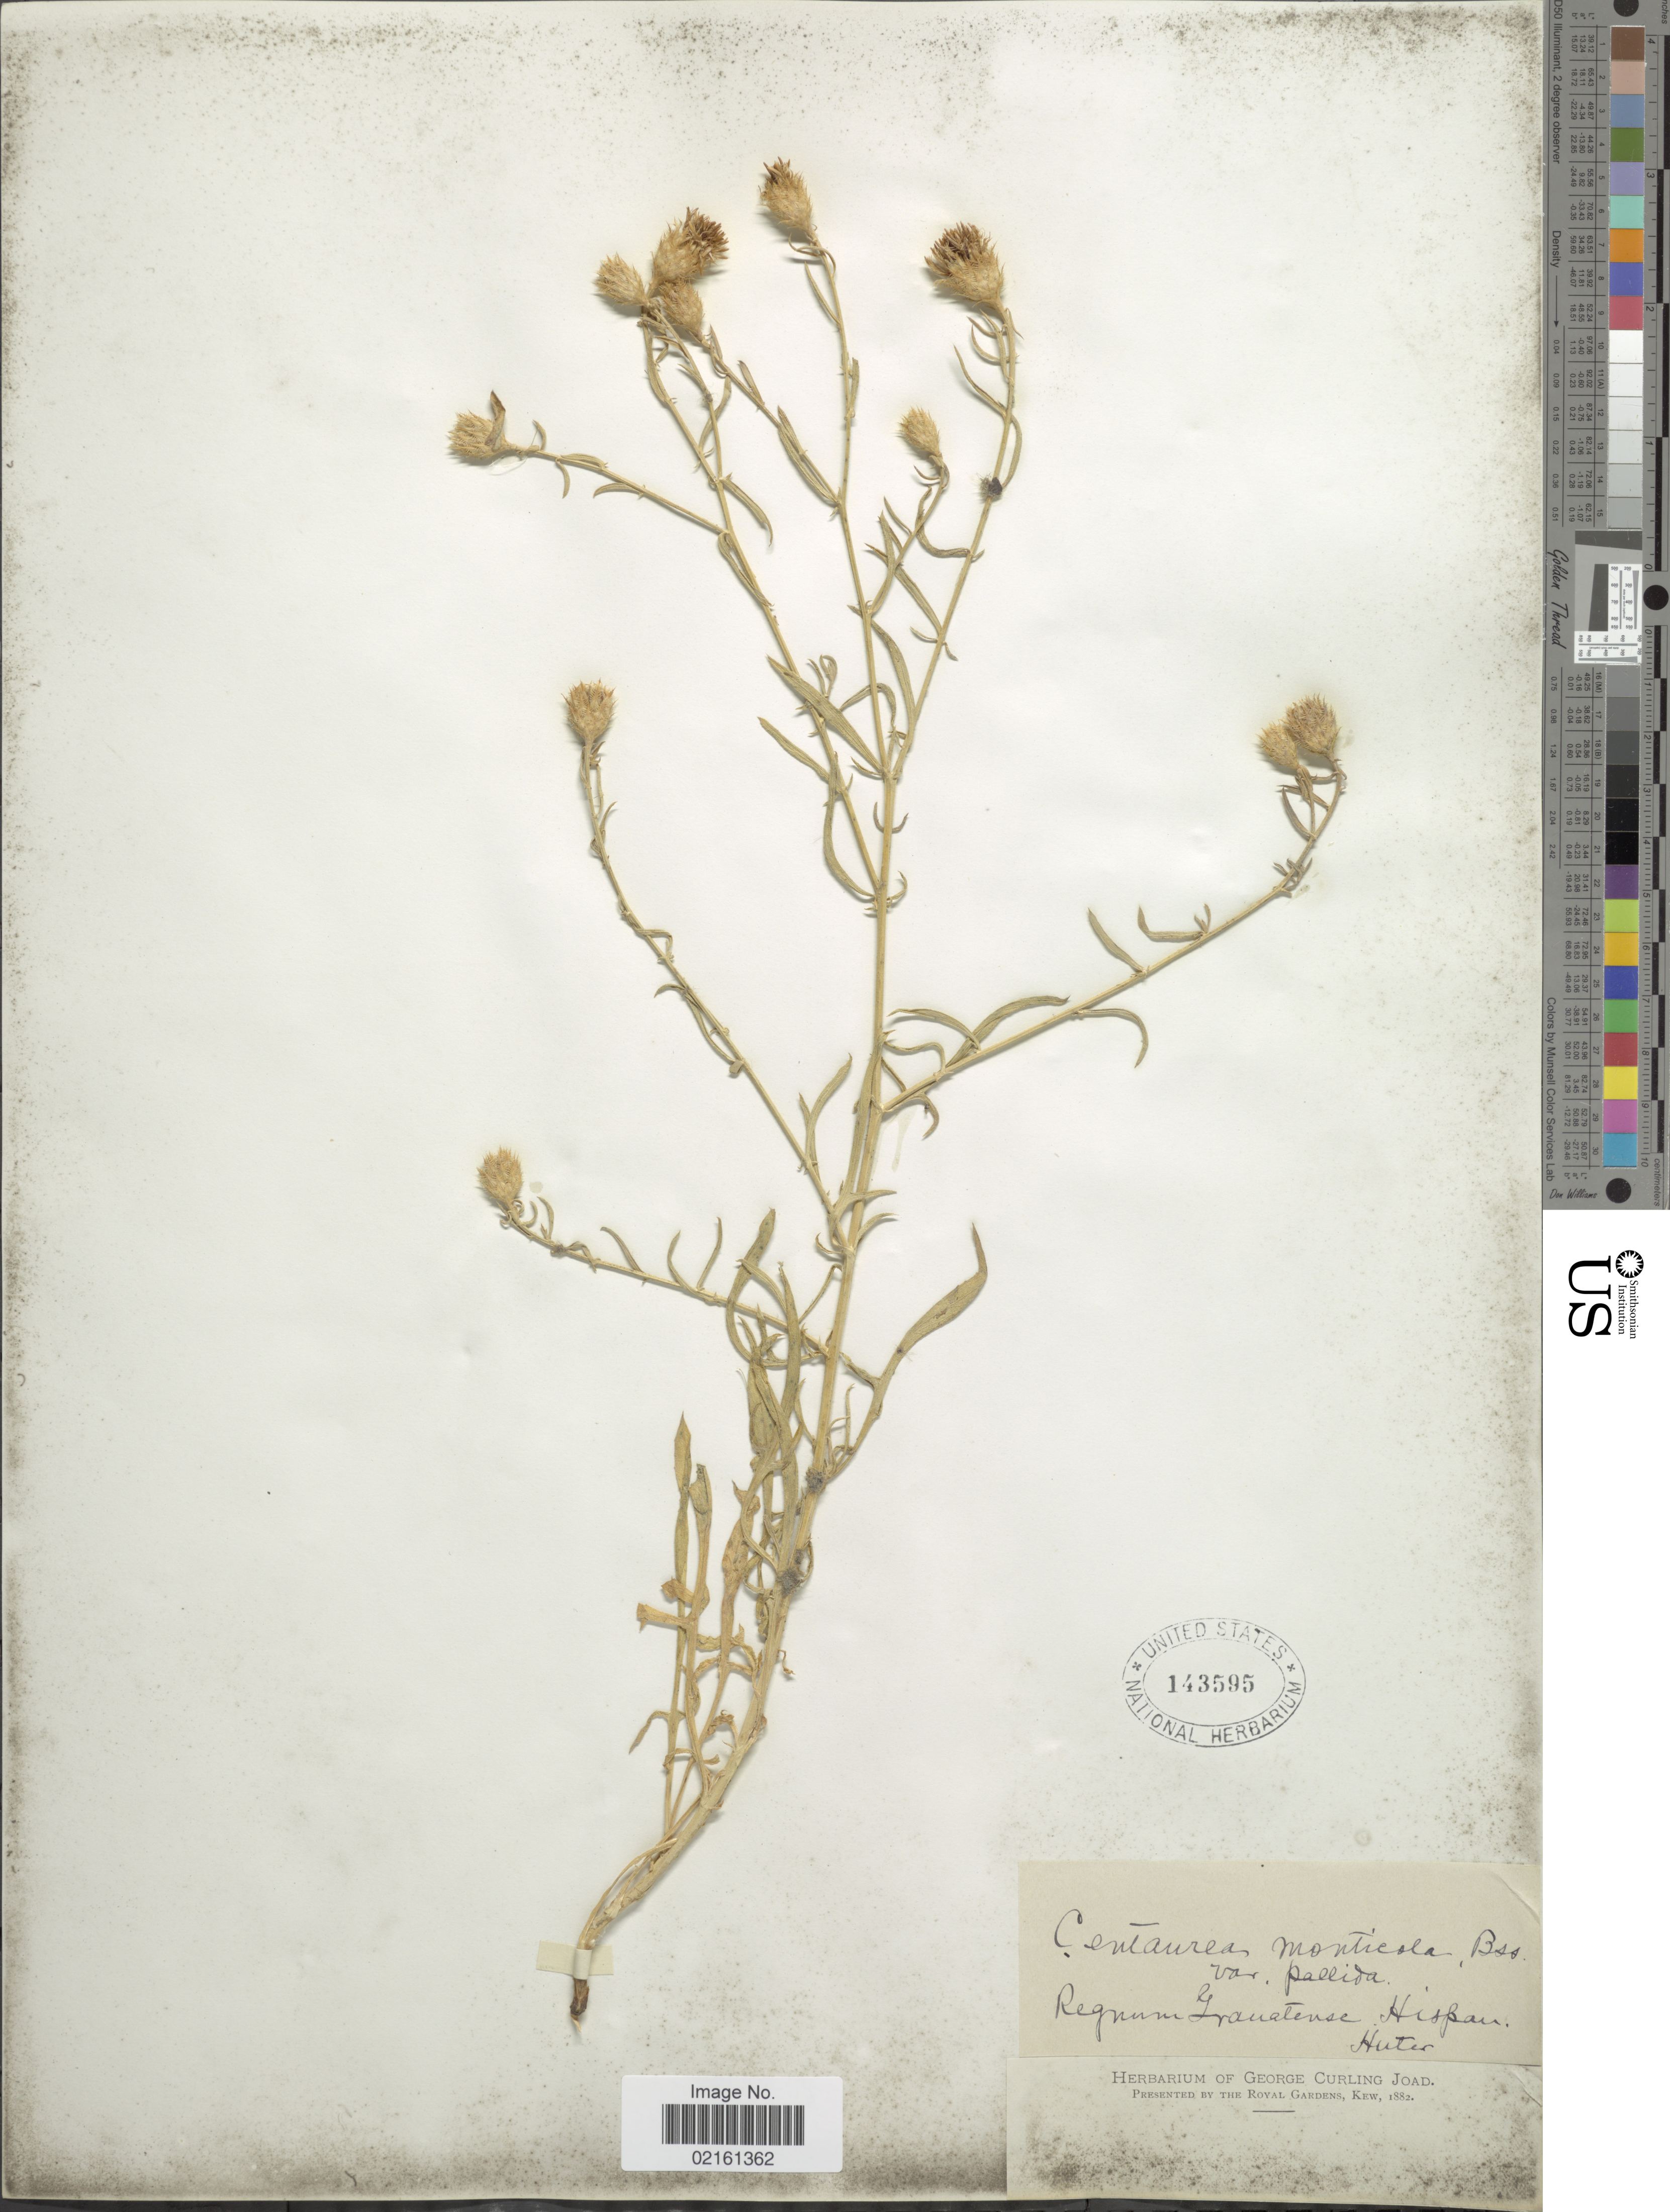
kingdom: Plantae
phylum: Tracheophyta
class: Magnoliopsida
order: Asterales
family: Asteraceae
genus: Centaurea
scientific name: Centaurea monticola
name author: Boiss.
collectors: -. Huter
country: Spain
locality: Regnum Granatense Hispan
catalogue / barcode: US 143595